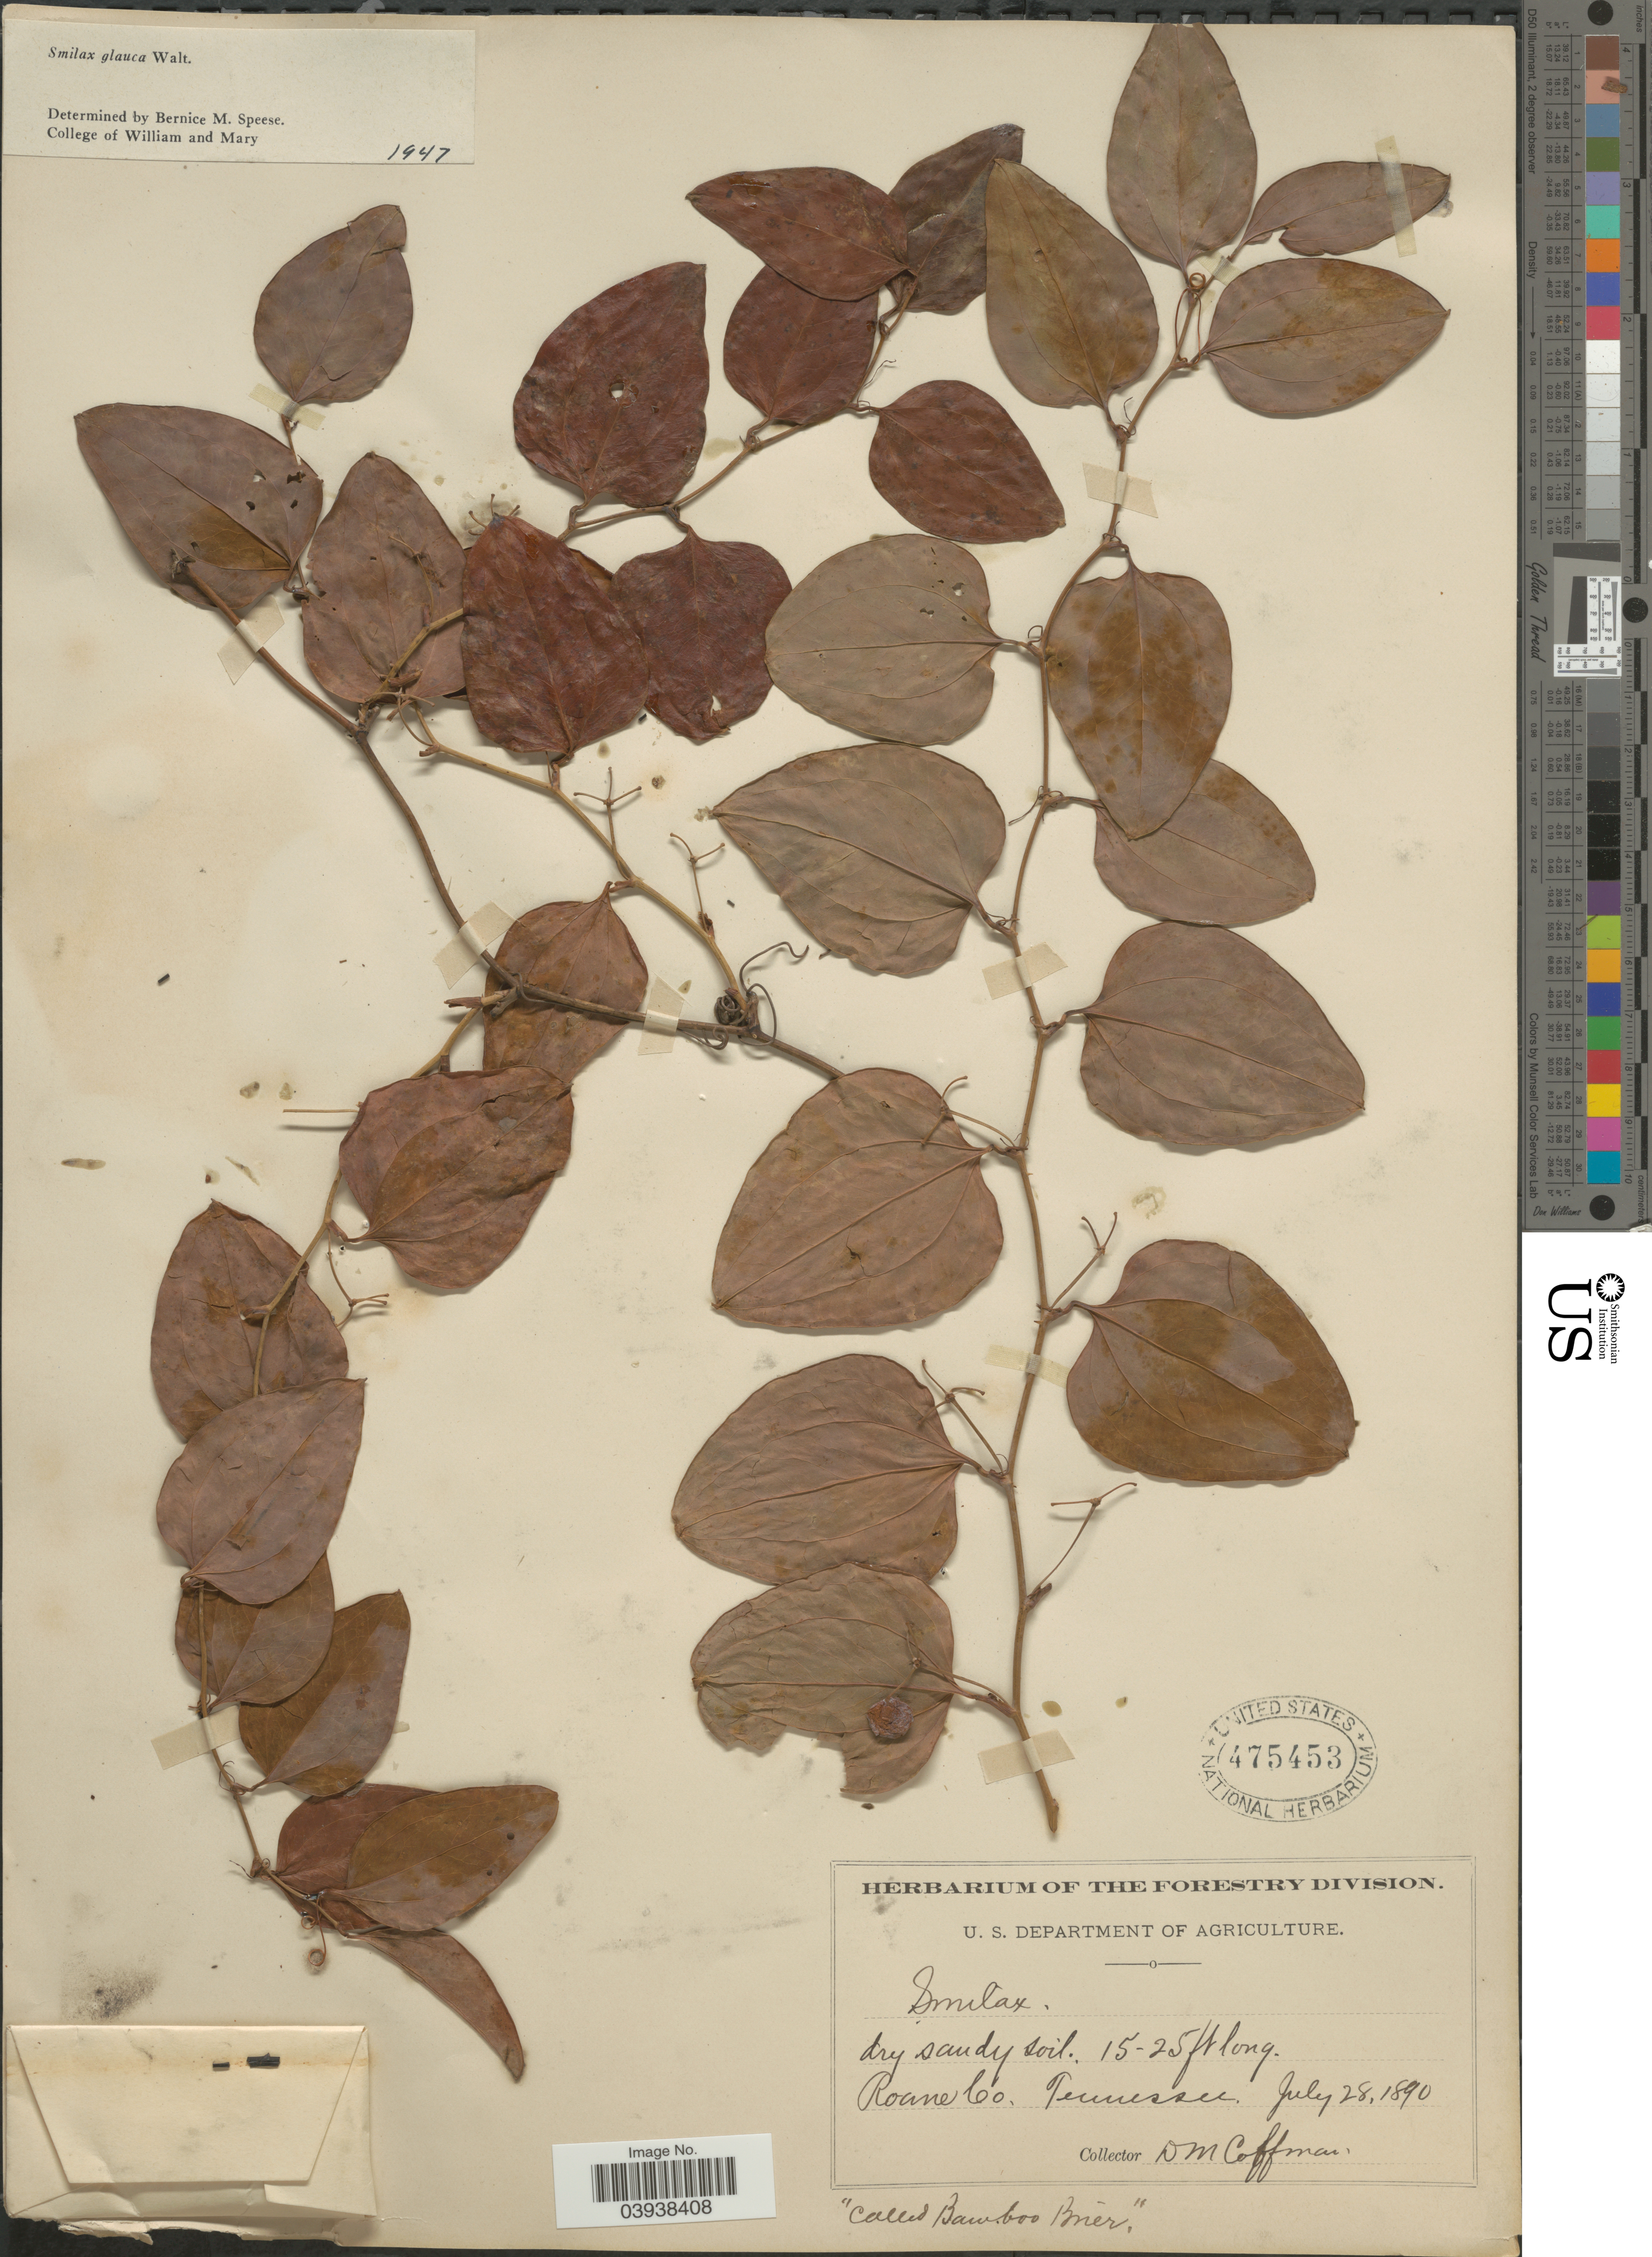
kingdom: Plantae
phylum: Tracheophyta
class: Liliopsida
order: Liliales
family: Smilacaceae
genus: Smilax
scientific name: Smilax glauca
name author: Walter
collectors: D. M. Coffman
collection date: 1890-07-28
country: United States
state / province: Tennessee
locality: Roane Co.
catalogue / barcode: US 475453